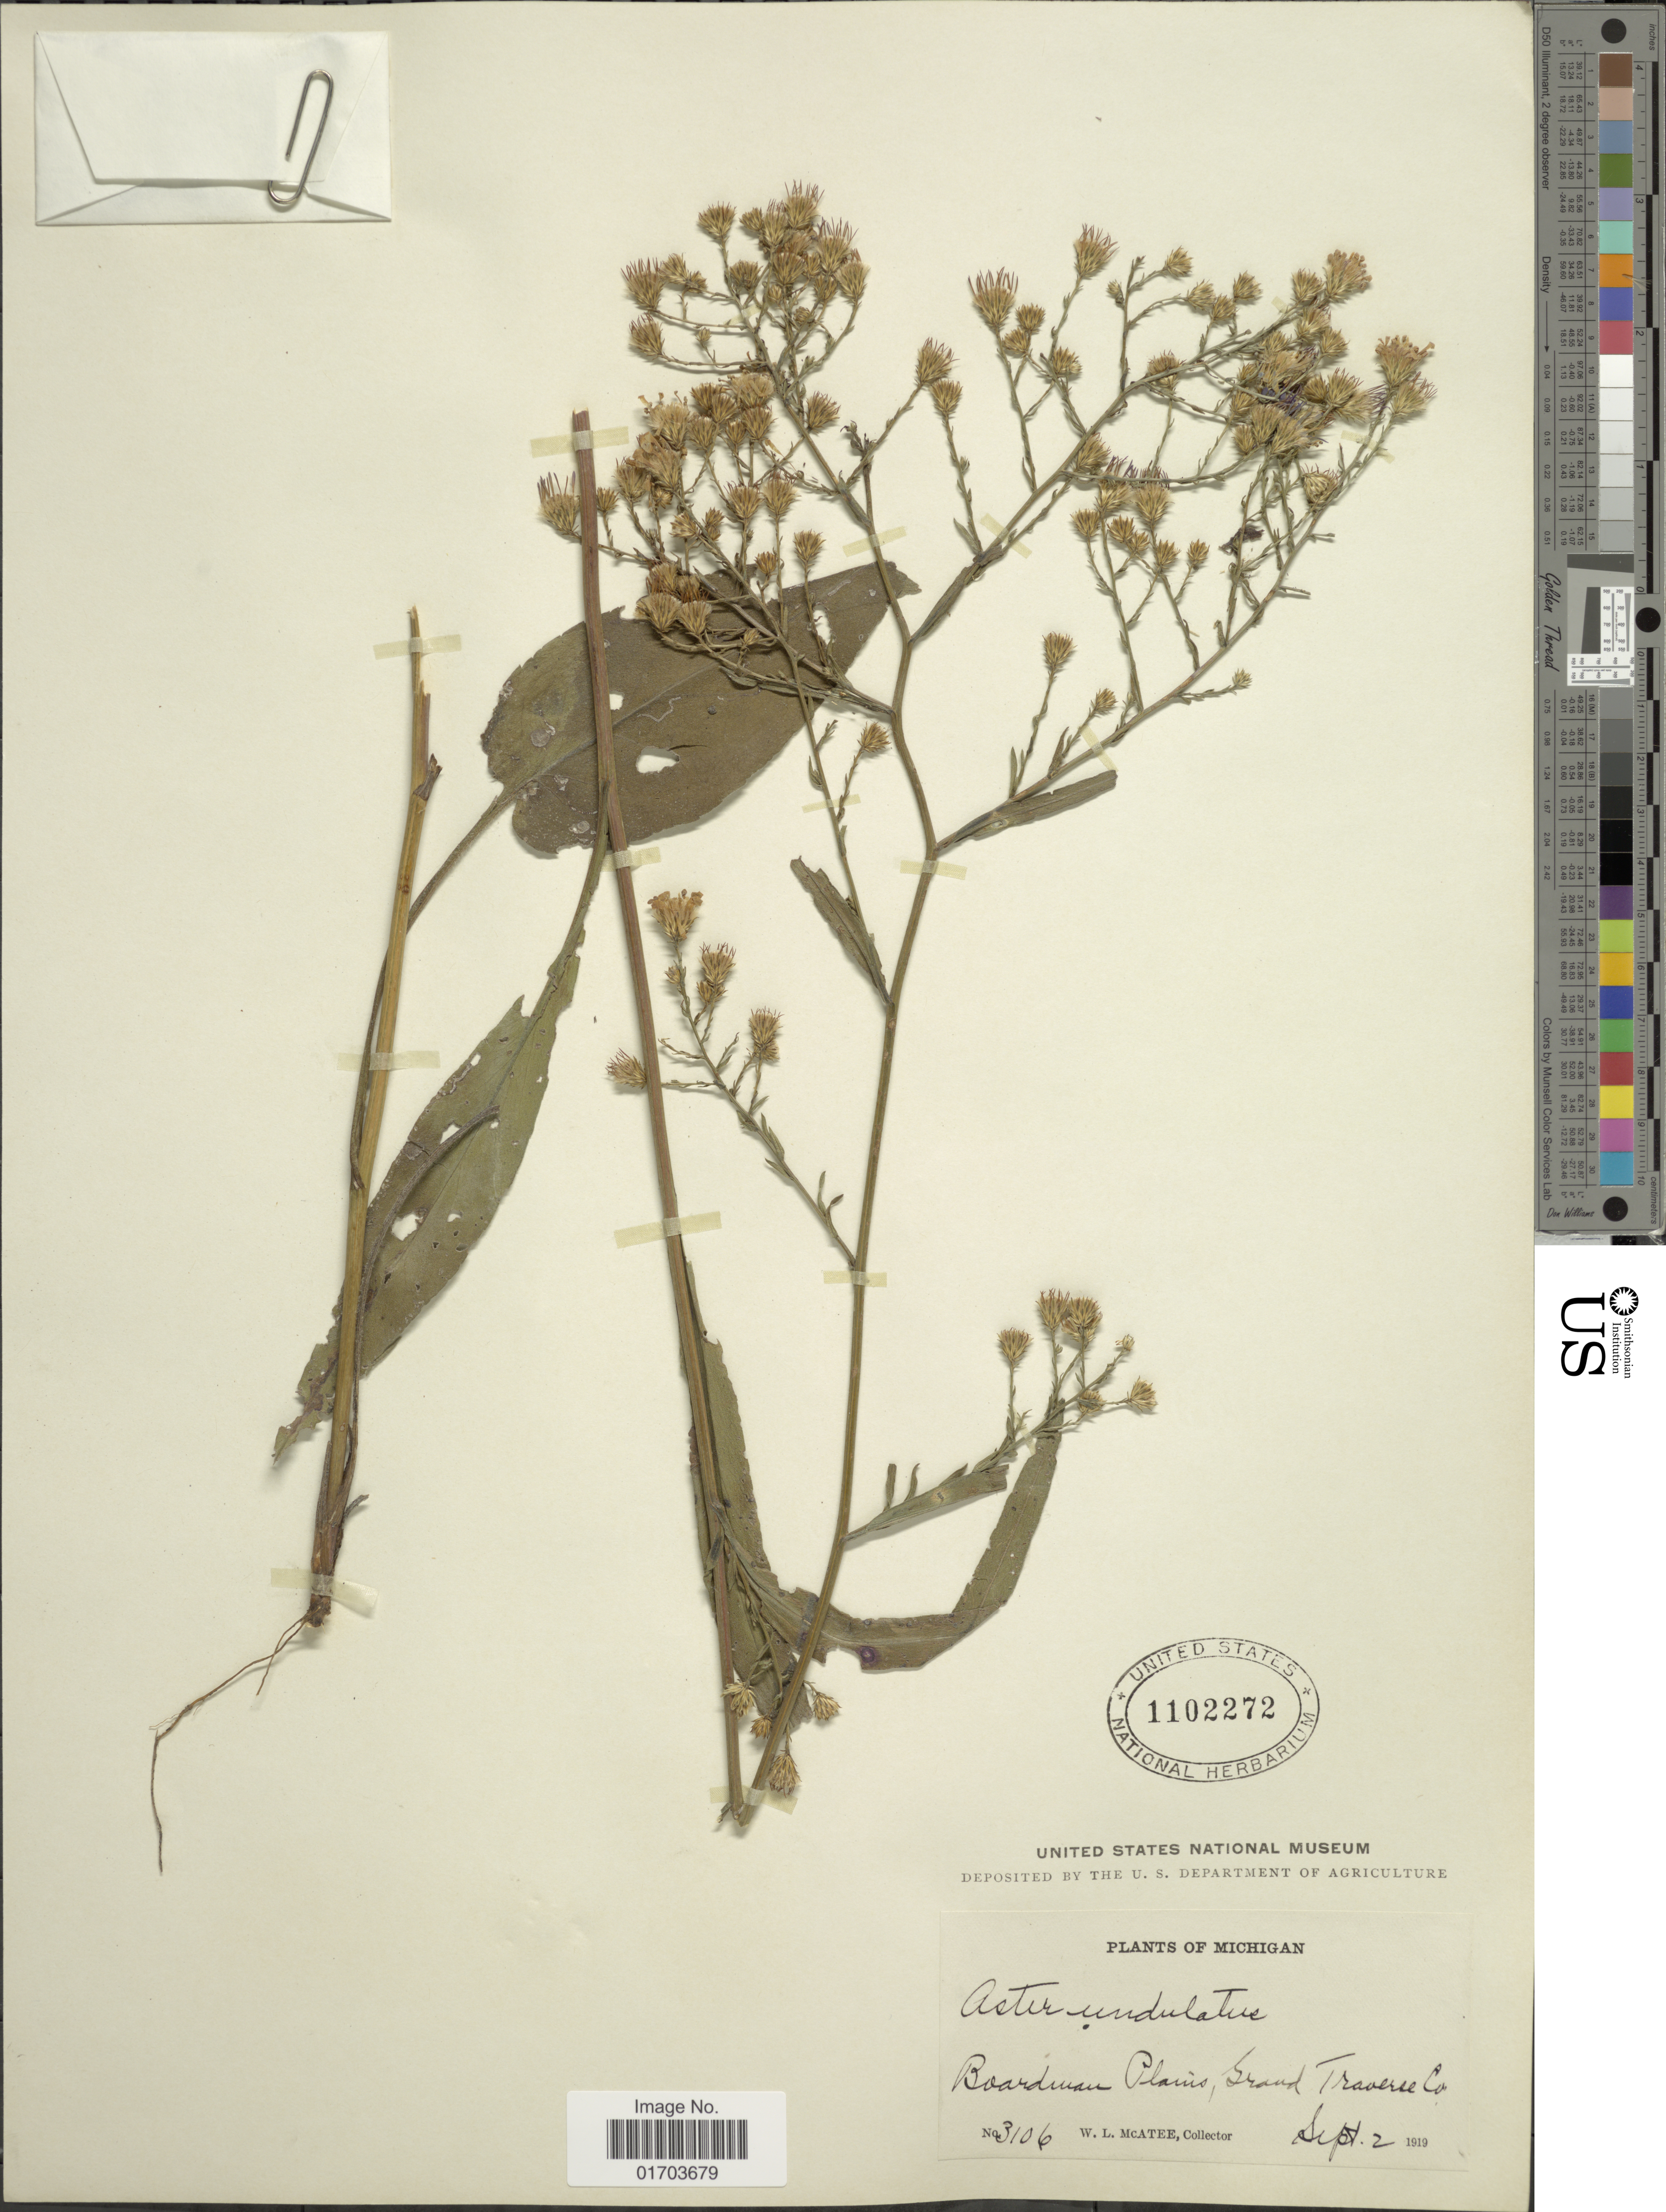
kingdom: Plantae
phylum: Tracheophyta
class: Magnoliopsida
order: Asterales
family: Asteraceae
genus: Symphyotrichum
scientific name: Symphyotrichum undulatum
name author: (L.) G.L. Nesom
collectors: W. McAtee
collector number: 3106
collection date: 1919-09-02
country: United States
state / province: Michigan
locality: Michigan. Boardman Plains, Grand Traverse Co.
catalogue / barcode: US 1102272